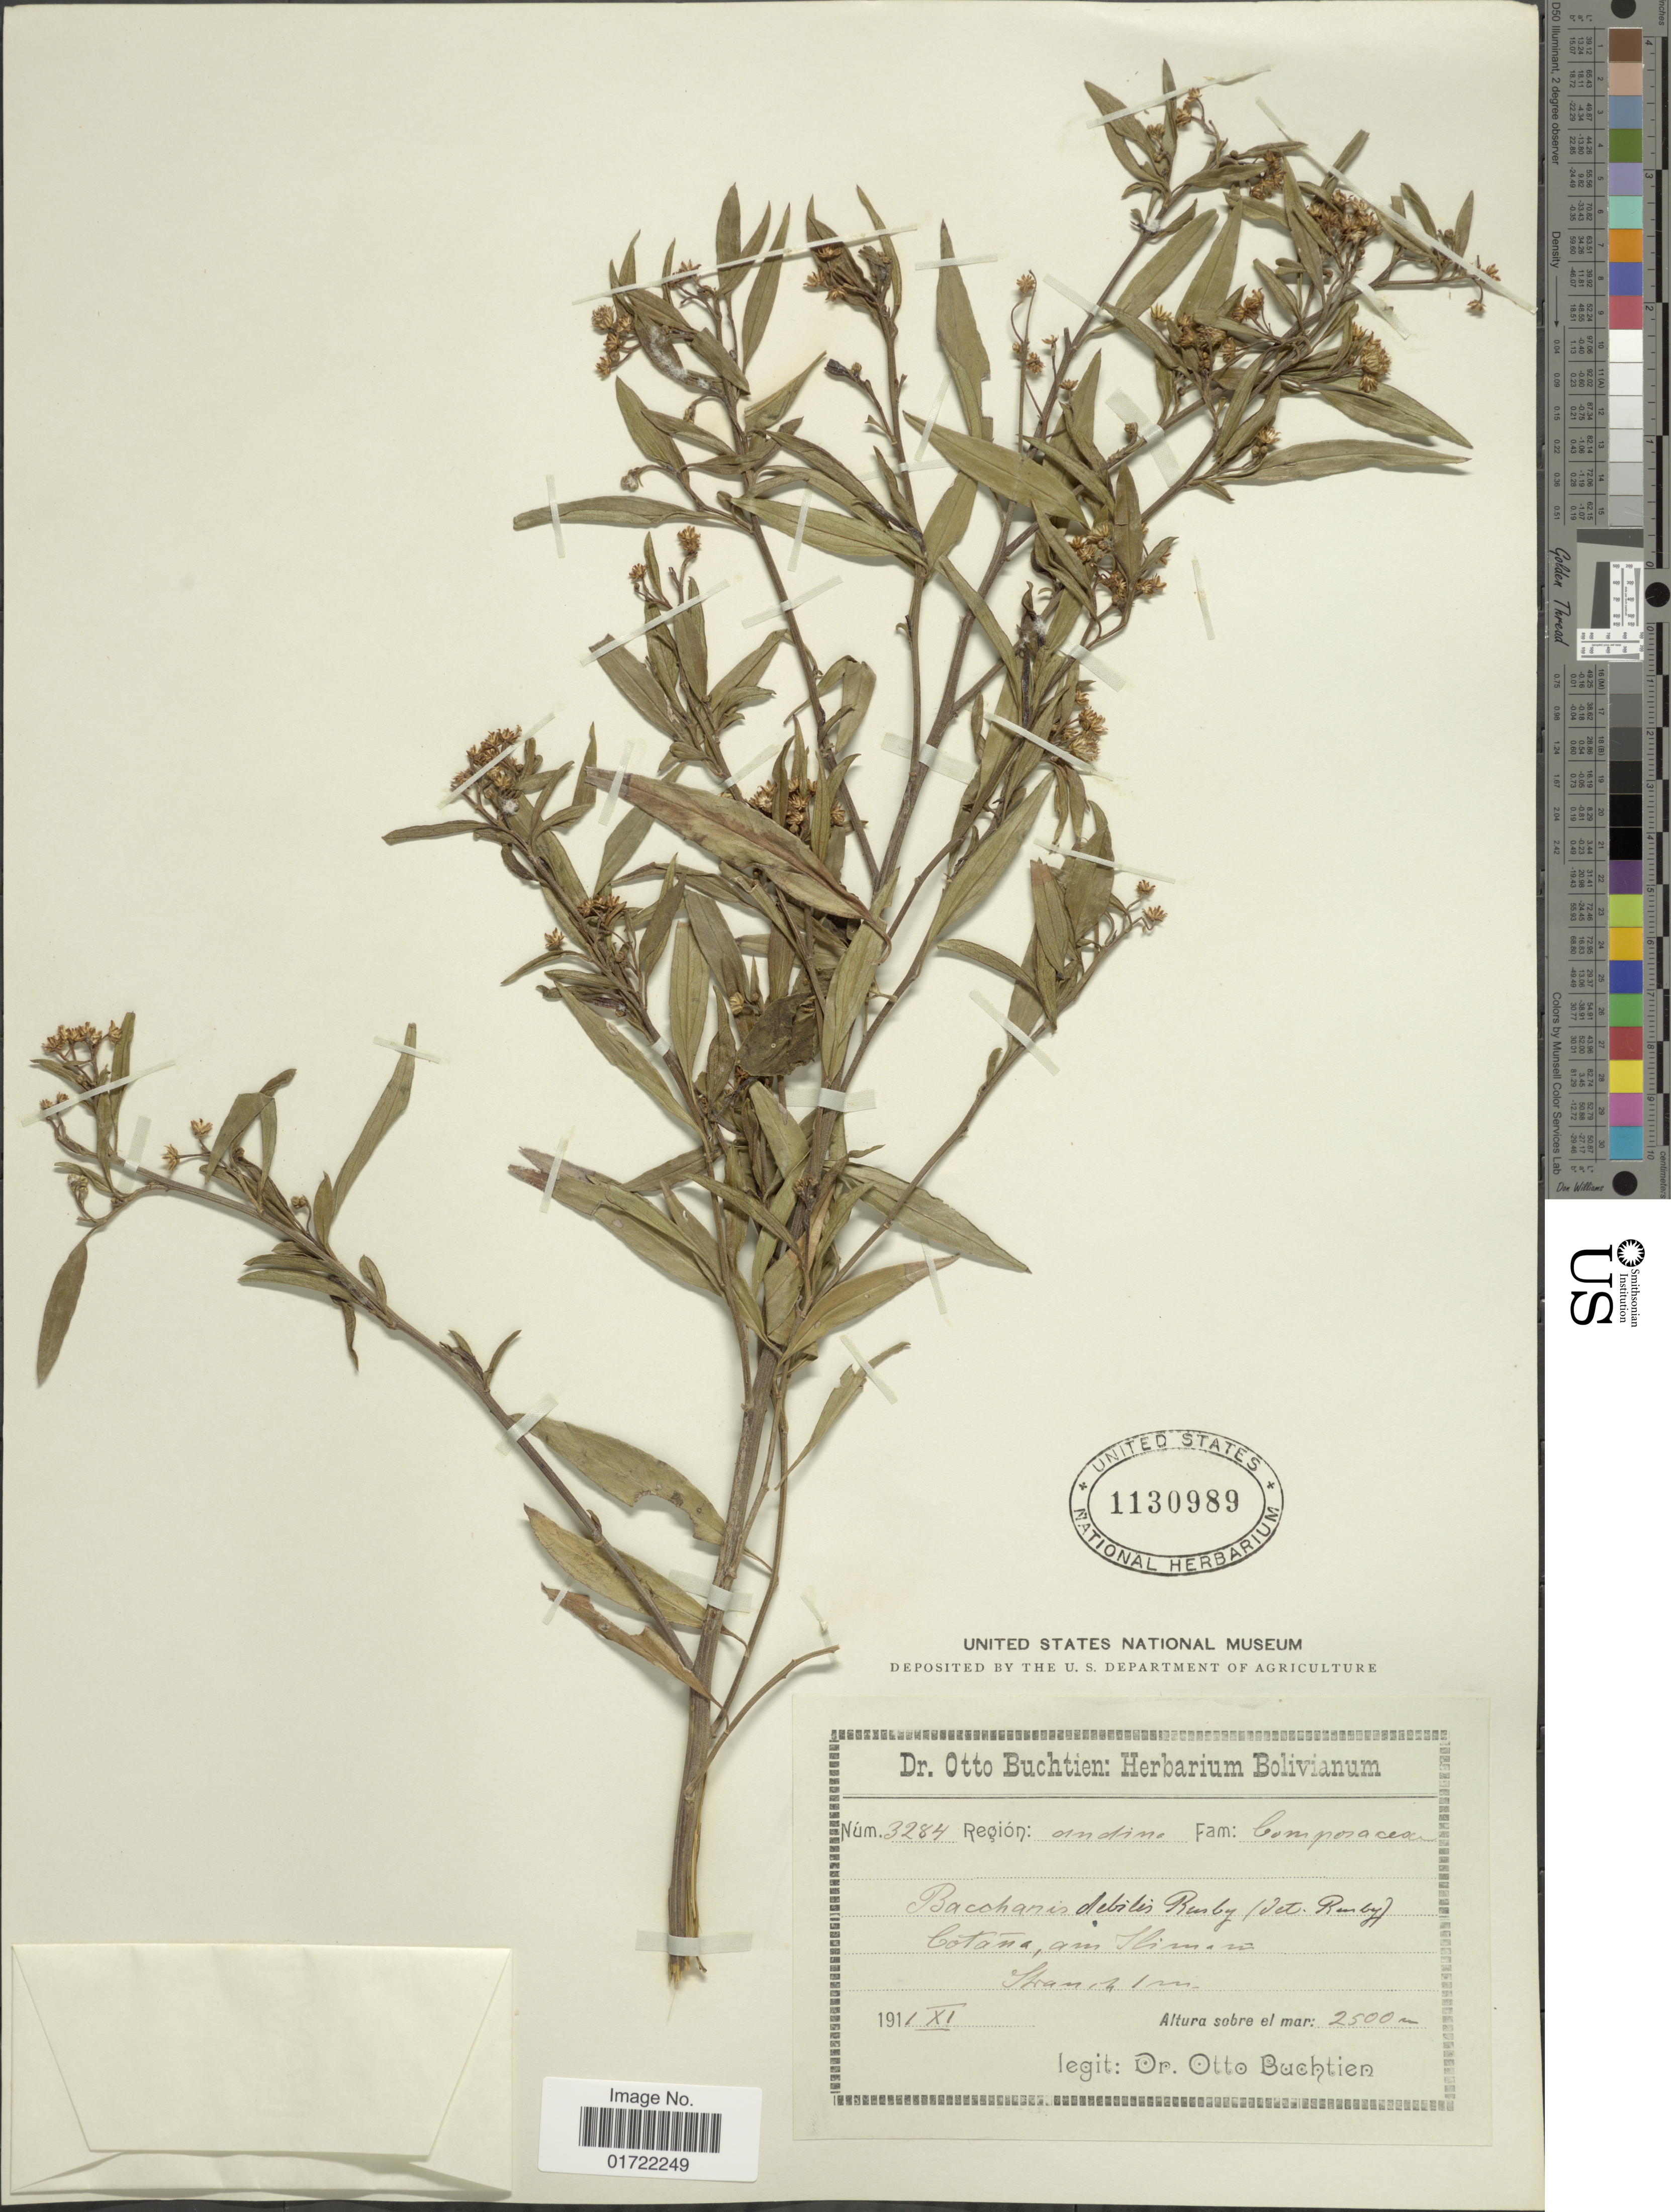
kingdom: Plantae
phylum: Tracheophyta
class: Magnoliopsida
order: Asterales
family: Asteraceae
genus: Baccharis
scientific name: Baccharis debilis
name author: Rusby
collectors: O. Buchtien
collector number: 3284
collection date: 1911-11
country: Bolivia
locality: Cotana, am Ilimani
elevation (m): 2500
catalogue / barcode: US 1130989